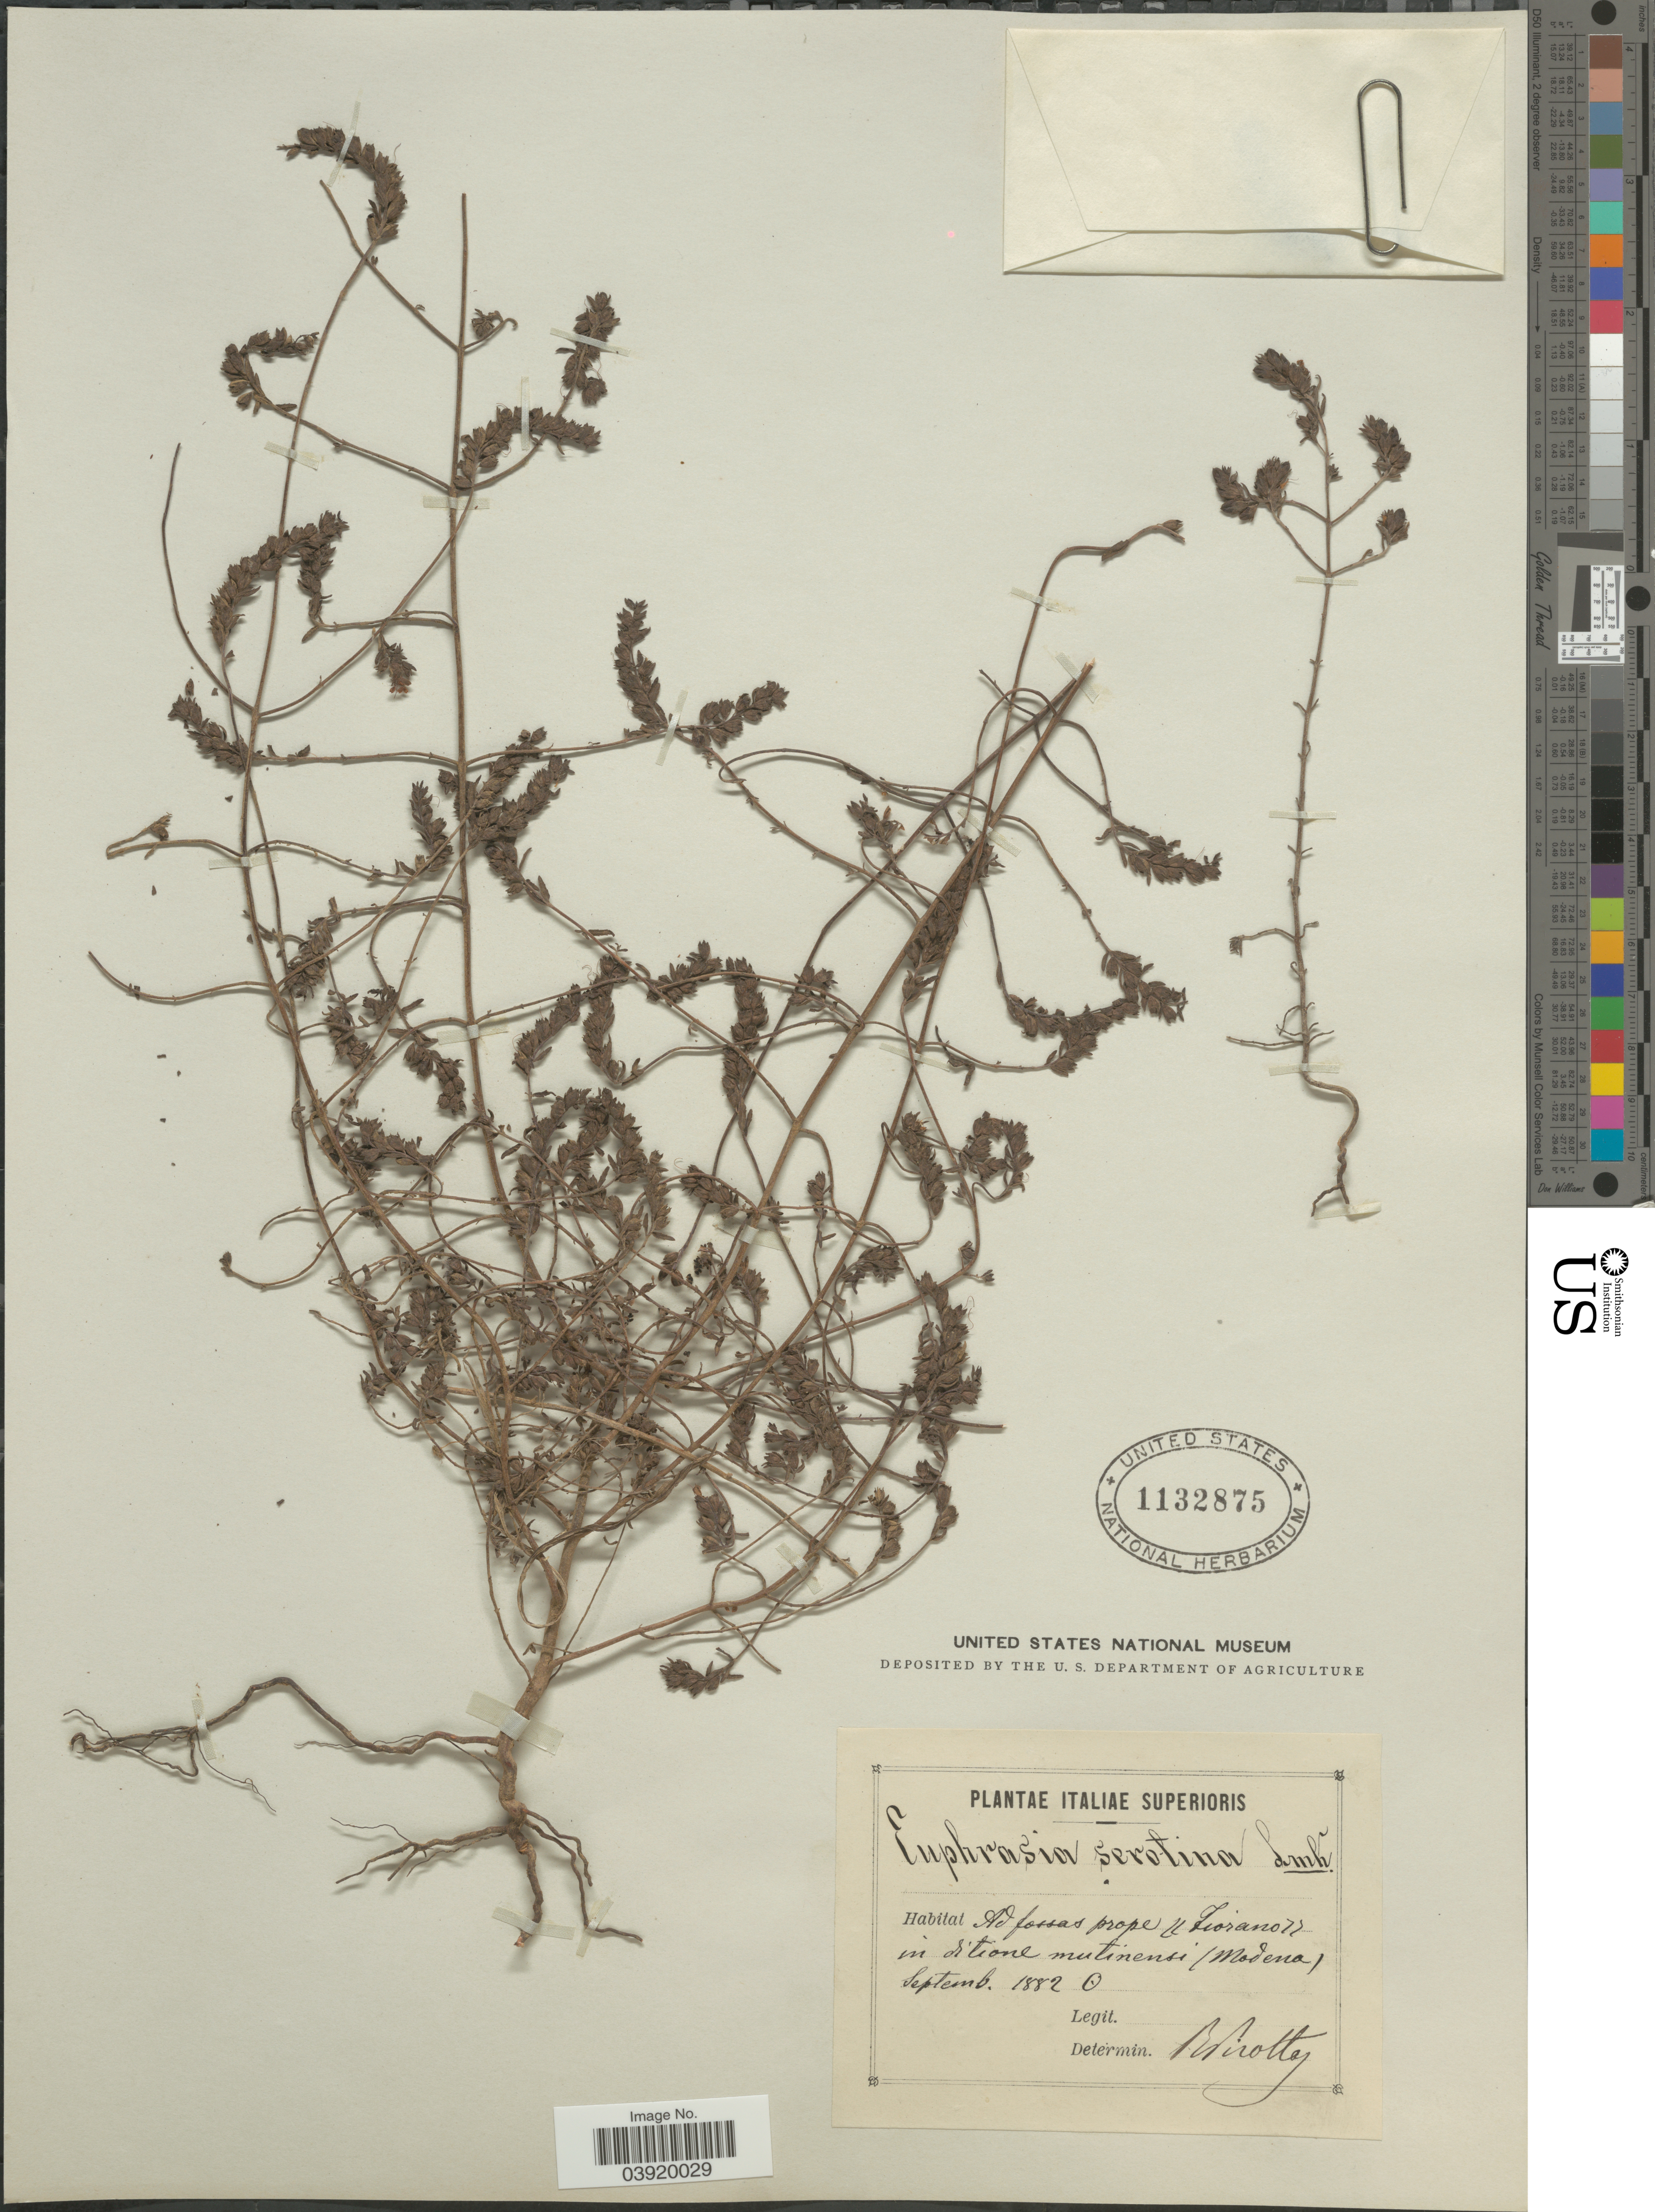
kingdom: Plantae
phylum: Tracheophyta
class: Magnoliopsida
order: Lamiales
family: Orobanchaceae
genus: Odontites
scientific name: Odontites vulgaris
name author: Moench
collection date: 1882-09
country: Italy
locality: Italiae Superioris. Ad fossas prope ((Fiorano)) in ditione mutinensi (Modena).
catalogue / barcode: US 1132875